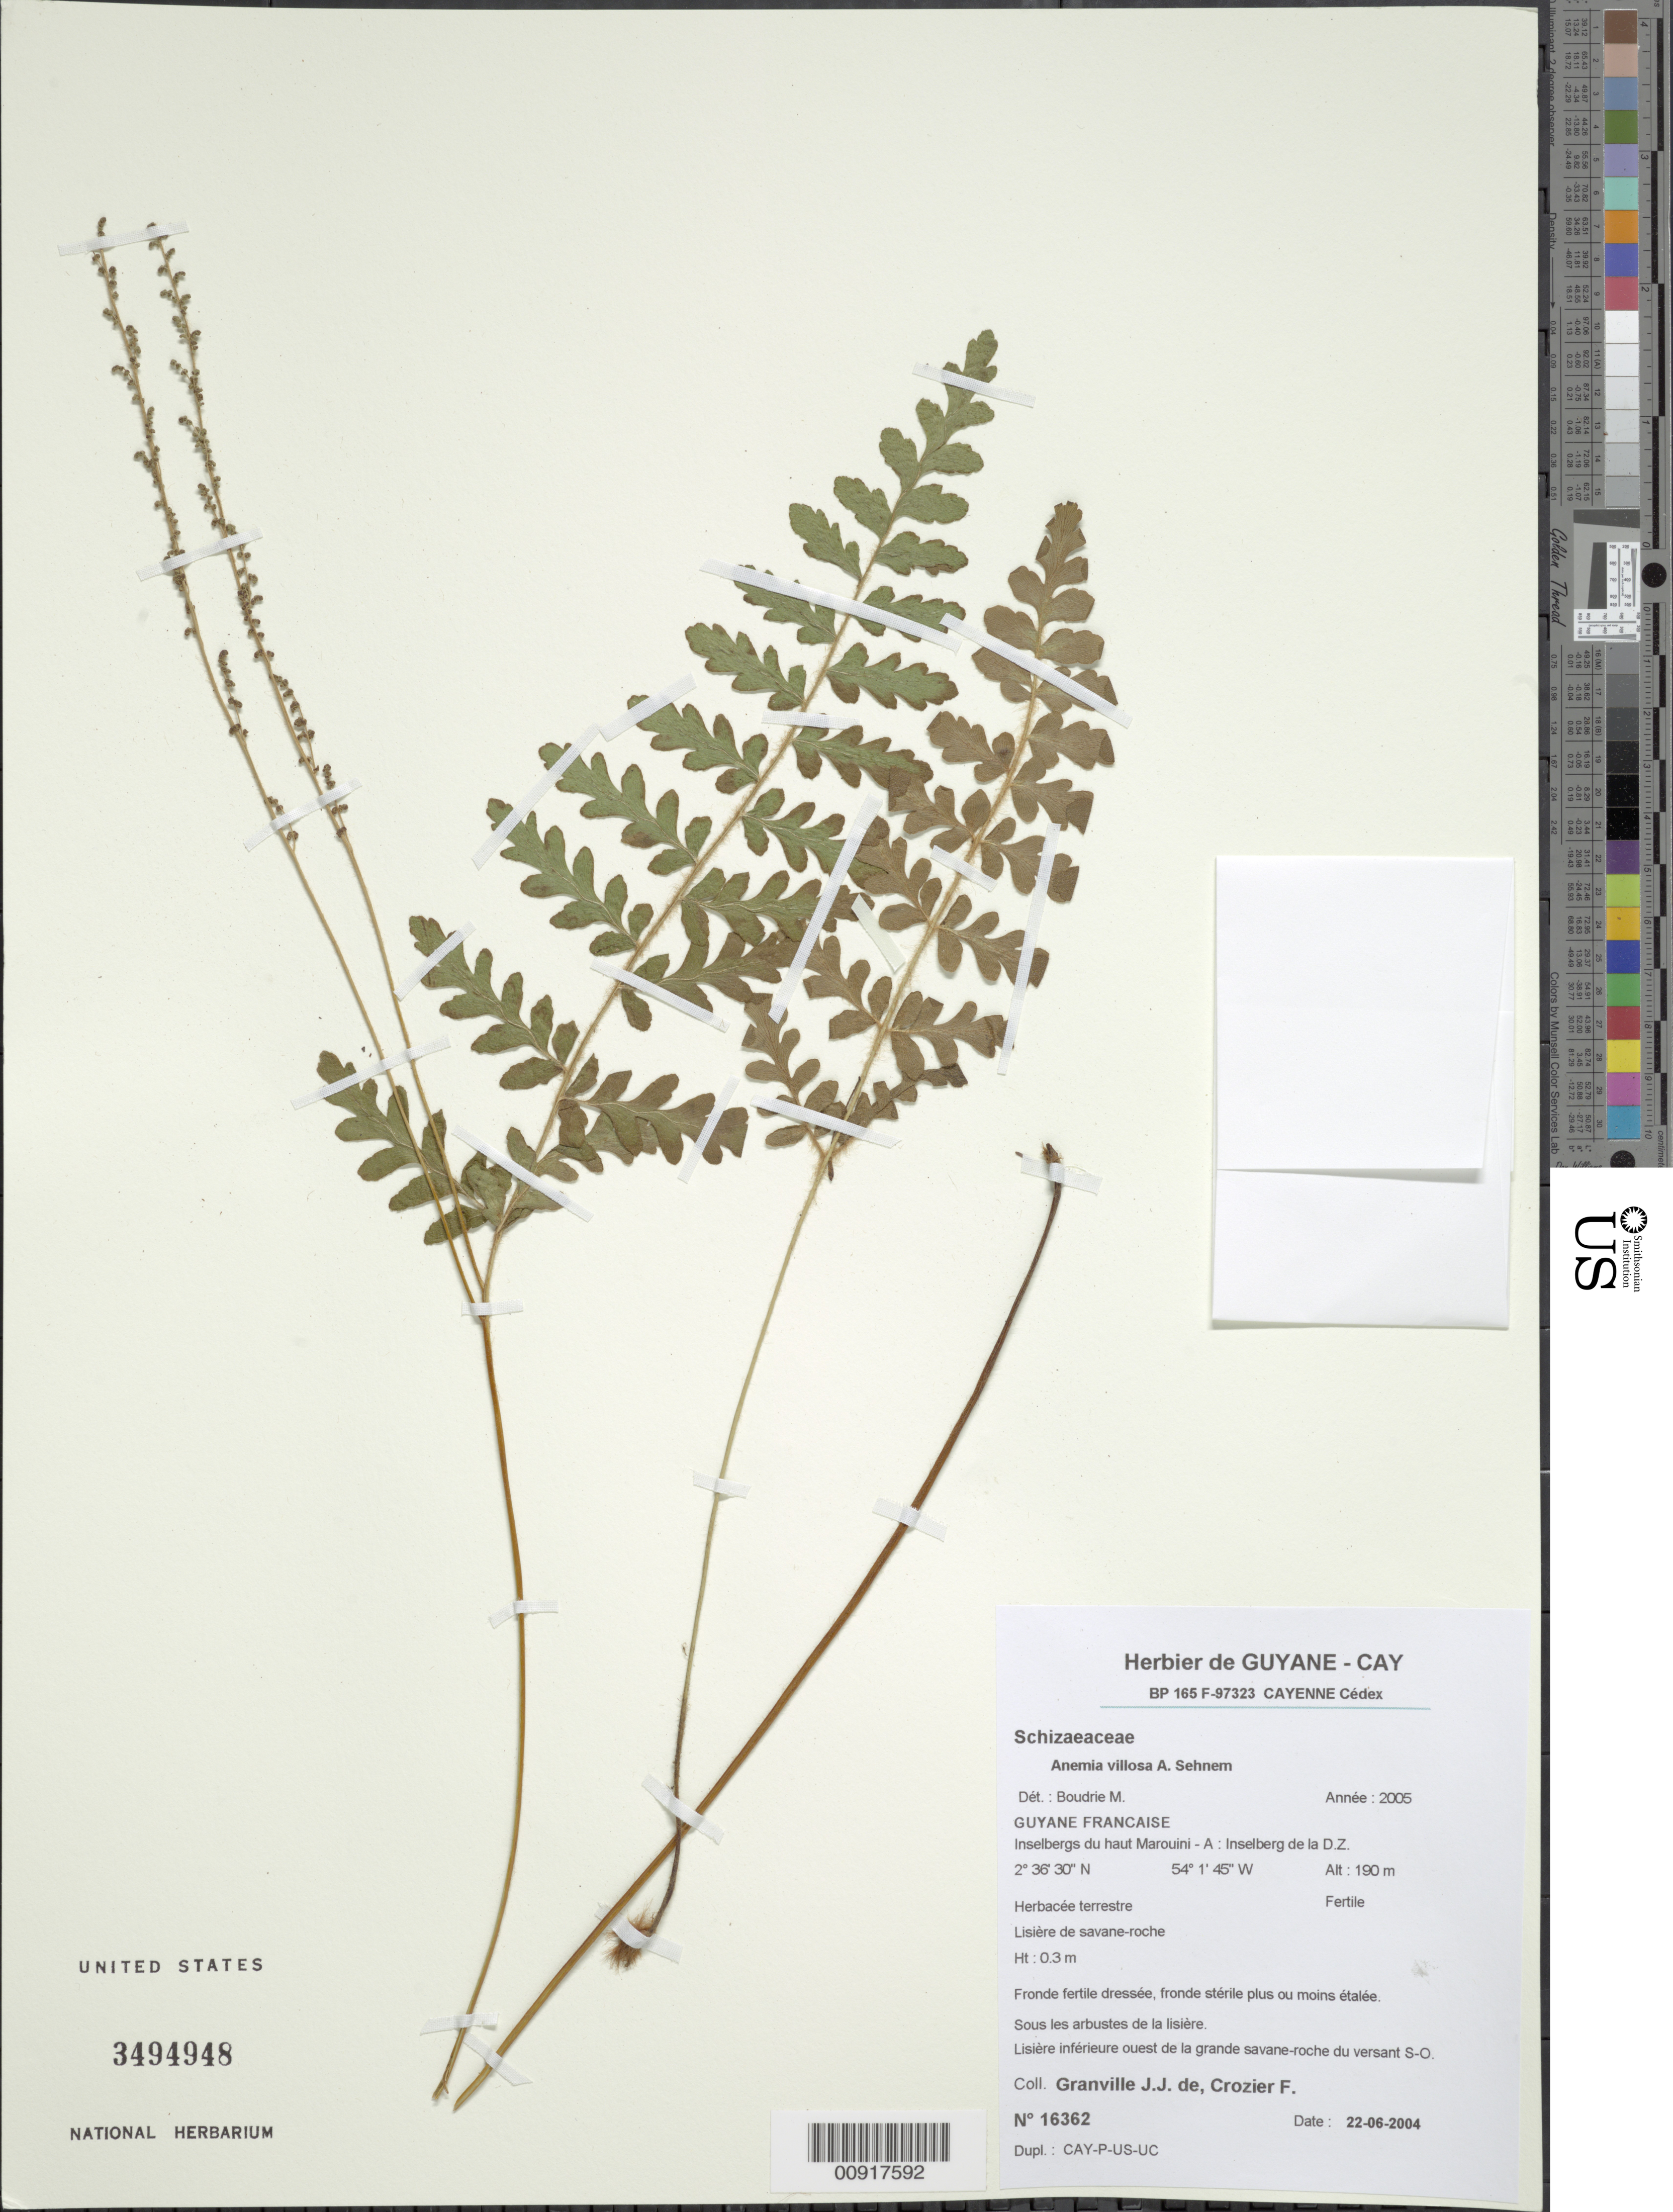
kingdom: Plantae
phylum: Tracheophyta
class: Polypodiopsida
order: Schizaeales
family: Anemiaceae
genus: Anemia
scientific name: Anemia villosa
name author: Humb. & Bonpl. ex Willd.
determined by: Boudrie, M.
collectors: J.-J. de Granville & F. Crozier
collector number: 16362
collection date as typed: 22-Jun-04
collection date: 2004-06-22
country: French Guiana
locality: Haut Marouini-A; Inselberg de la D.Z.; lisiere inferieure ouest de la grande savane-roche sur versant SO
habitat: Lisiere de savane-roche; sous les arbustes de la lisiere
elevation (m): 190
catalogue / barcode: US 3494948